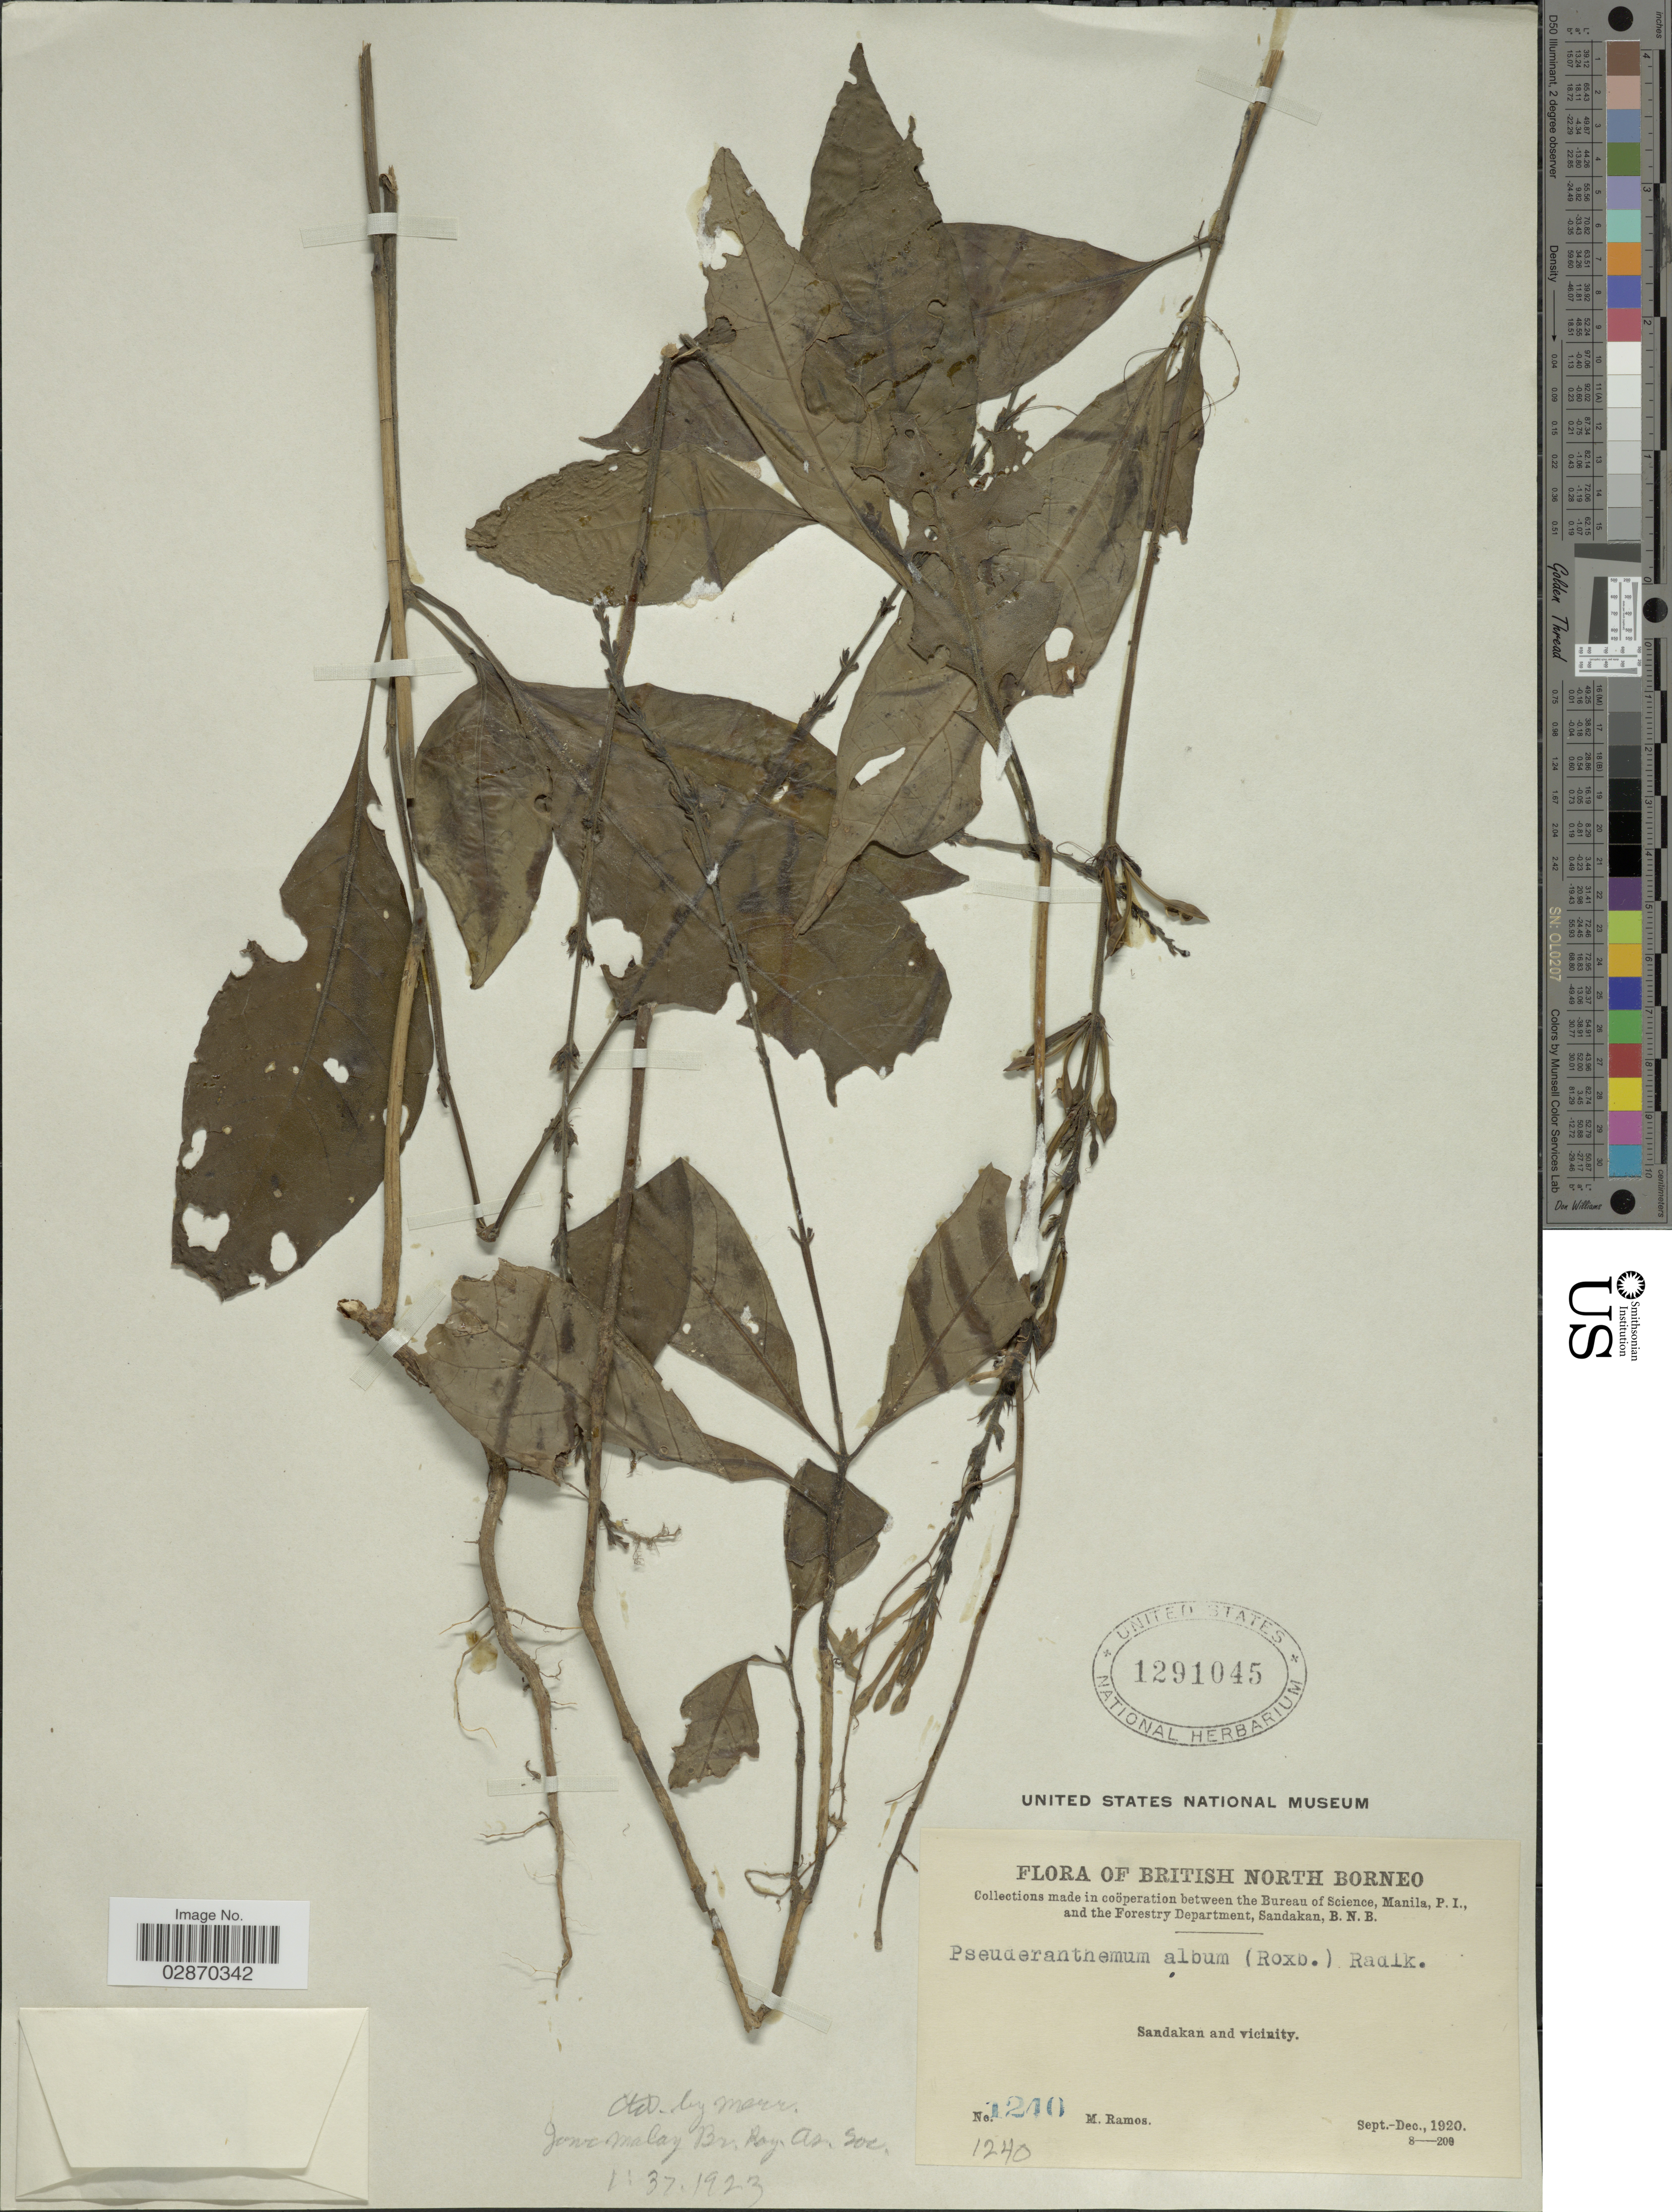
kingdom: Plantae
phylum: Tracheophyta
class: Magnoliopsida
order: Lamiales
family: Acanthaceae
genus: Pseuderanthemum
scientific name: Pseuderanthemum album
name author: Merr.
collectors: M. Ramos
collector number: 1240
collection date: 1920-09/1920-12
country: Malaysia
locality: British North Borneo. Sandakan and vicinity.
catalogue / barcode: US 1291045